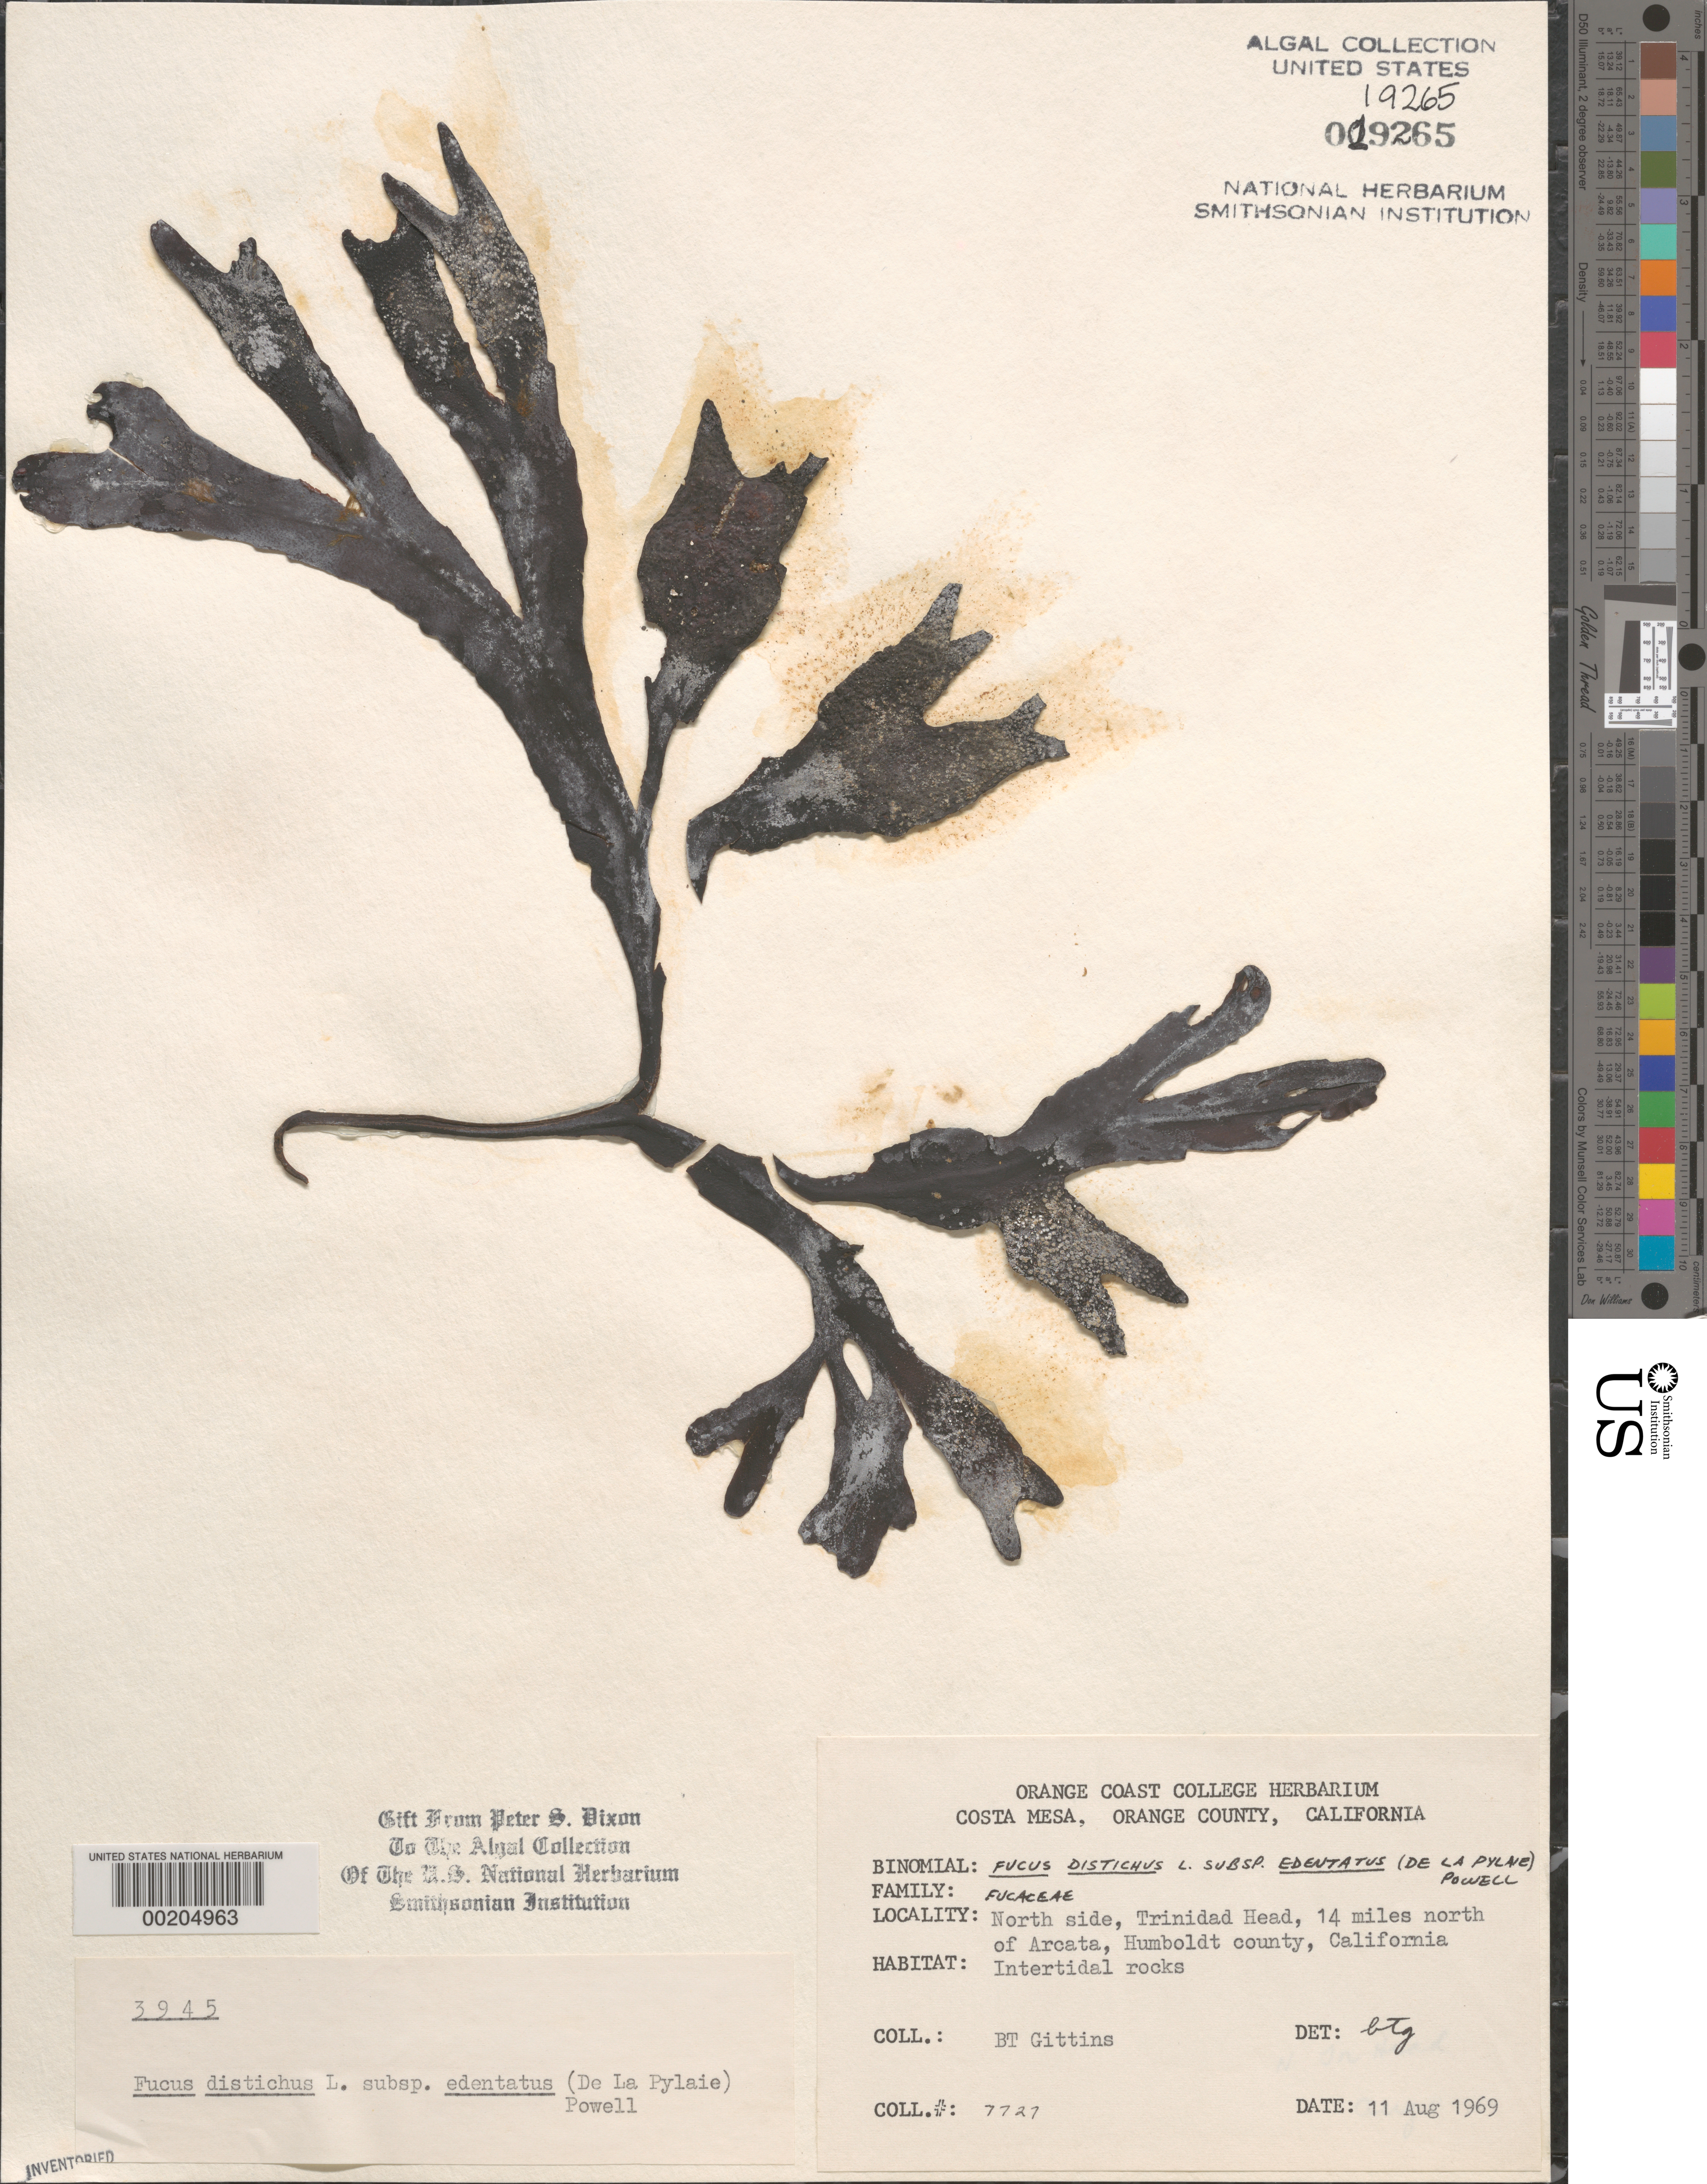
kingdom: Chromista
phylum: Ochrophyta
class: Phaeophyceae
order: Fucales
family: Fucaceae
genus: Fucus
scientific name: Fucus distichus subsp. edentatus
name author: (Bach. Pyl.) H.T. Powell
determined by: Gittins, B. T.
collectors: B. Gittins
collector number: BTG 7727 & PSD 3945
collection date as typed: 11 Aug 1969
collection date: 1969-08-11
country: United States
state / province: California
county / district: Humboldt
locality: Trinidad Head, 14 miles north of Arcata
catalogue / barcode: US 19265